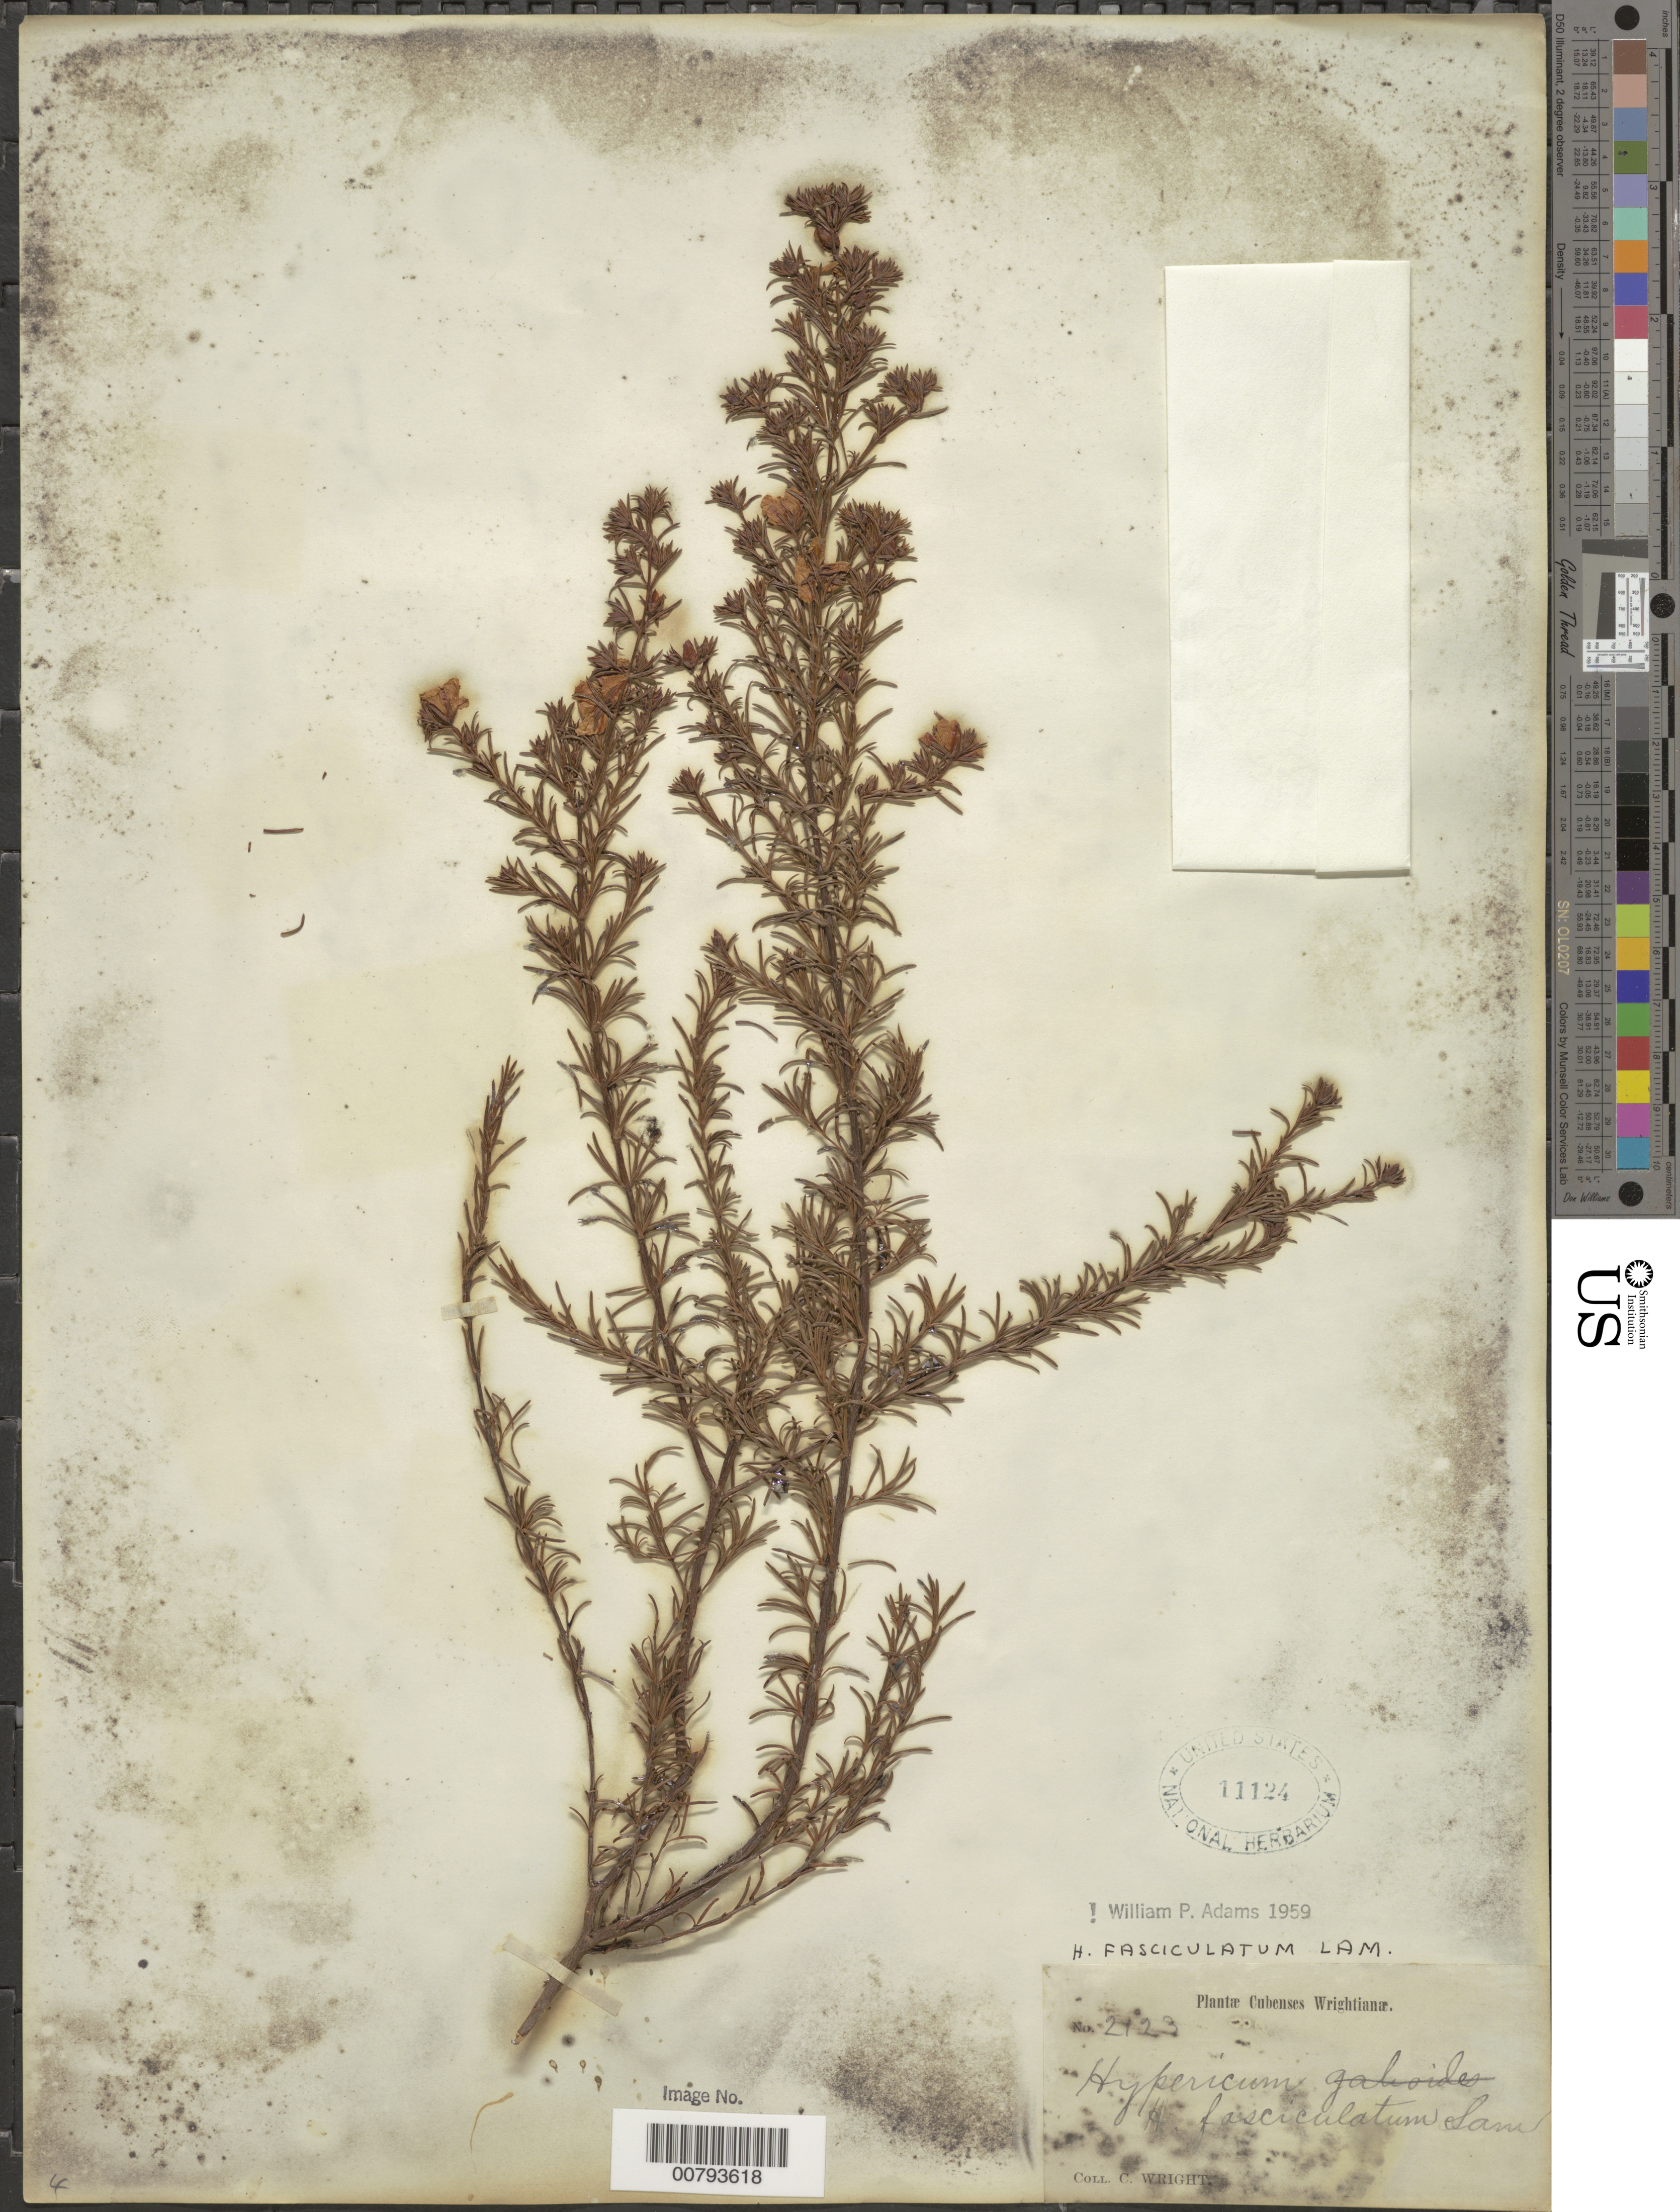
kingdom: Plantae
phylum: Tracheophyta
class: Magnoliopsida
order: Malpighiales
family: Hypericaceae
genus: Hypericum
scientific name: Hypericum fasciculatum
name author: Lam.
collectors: C. Wright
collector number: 2123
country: Cuba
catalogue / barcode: US 11124